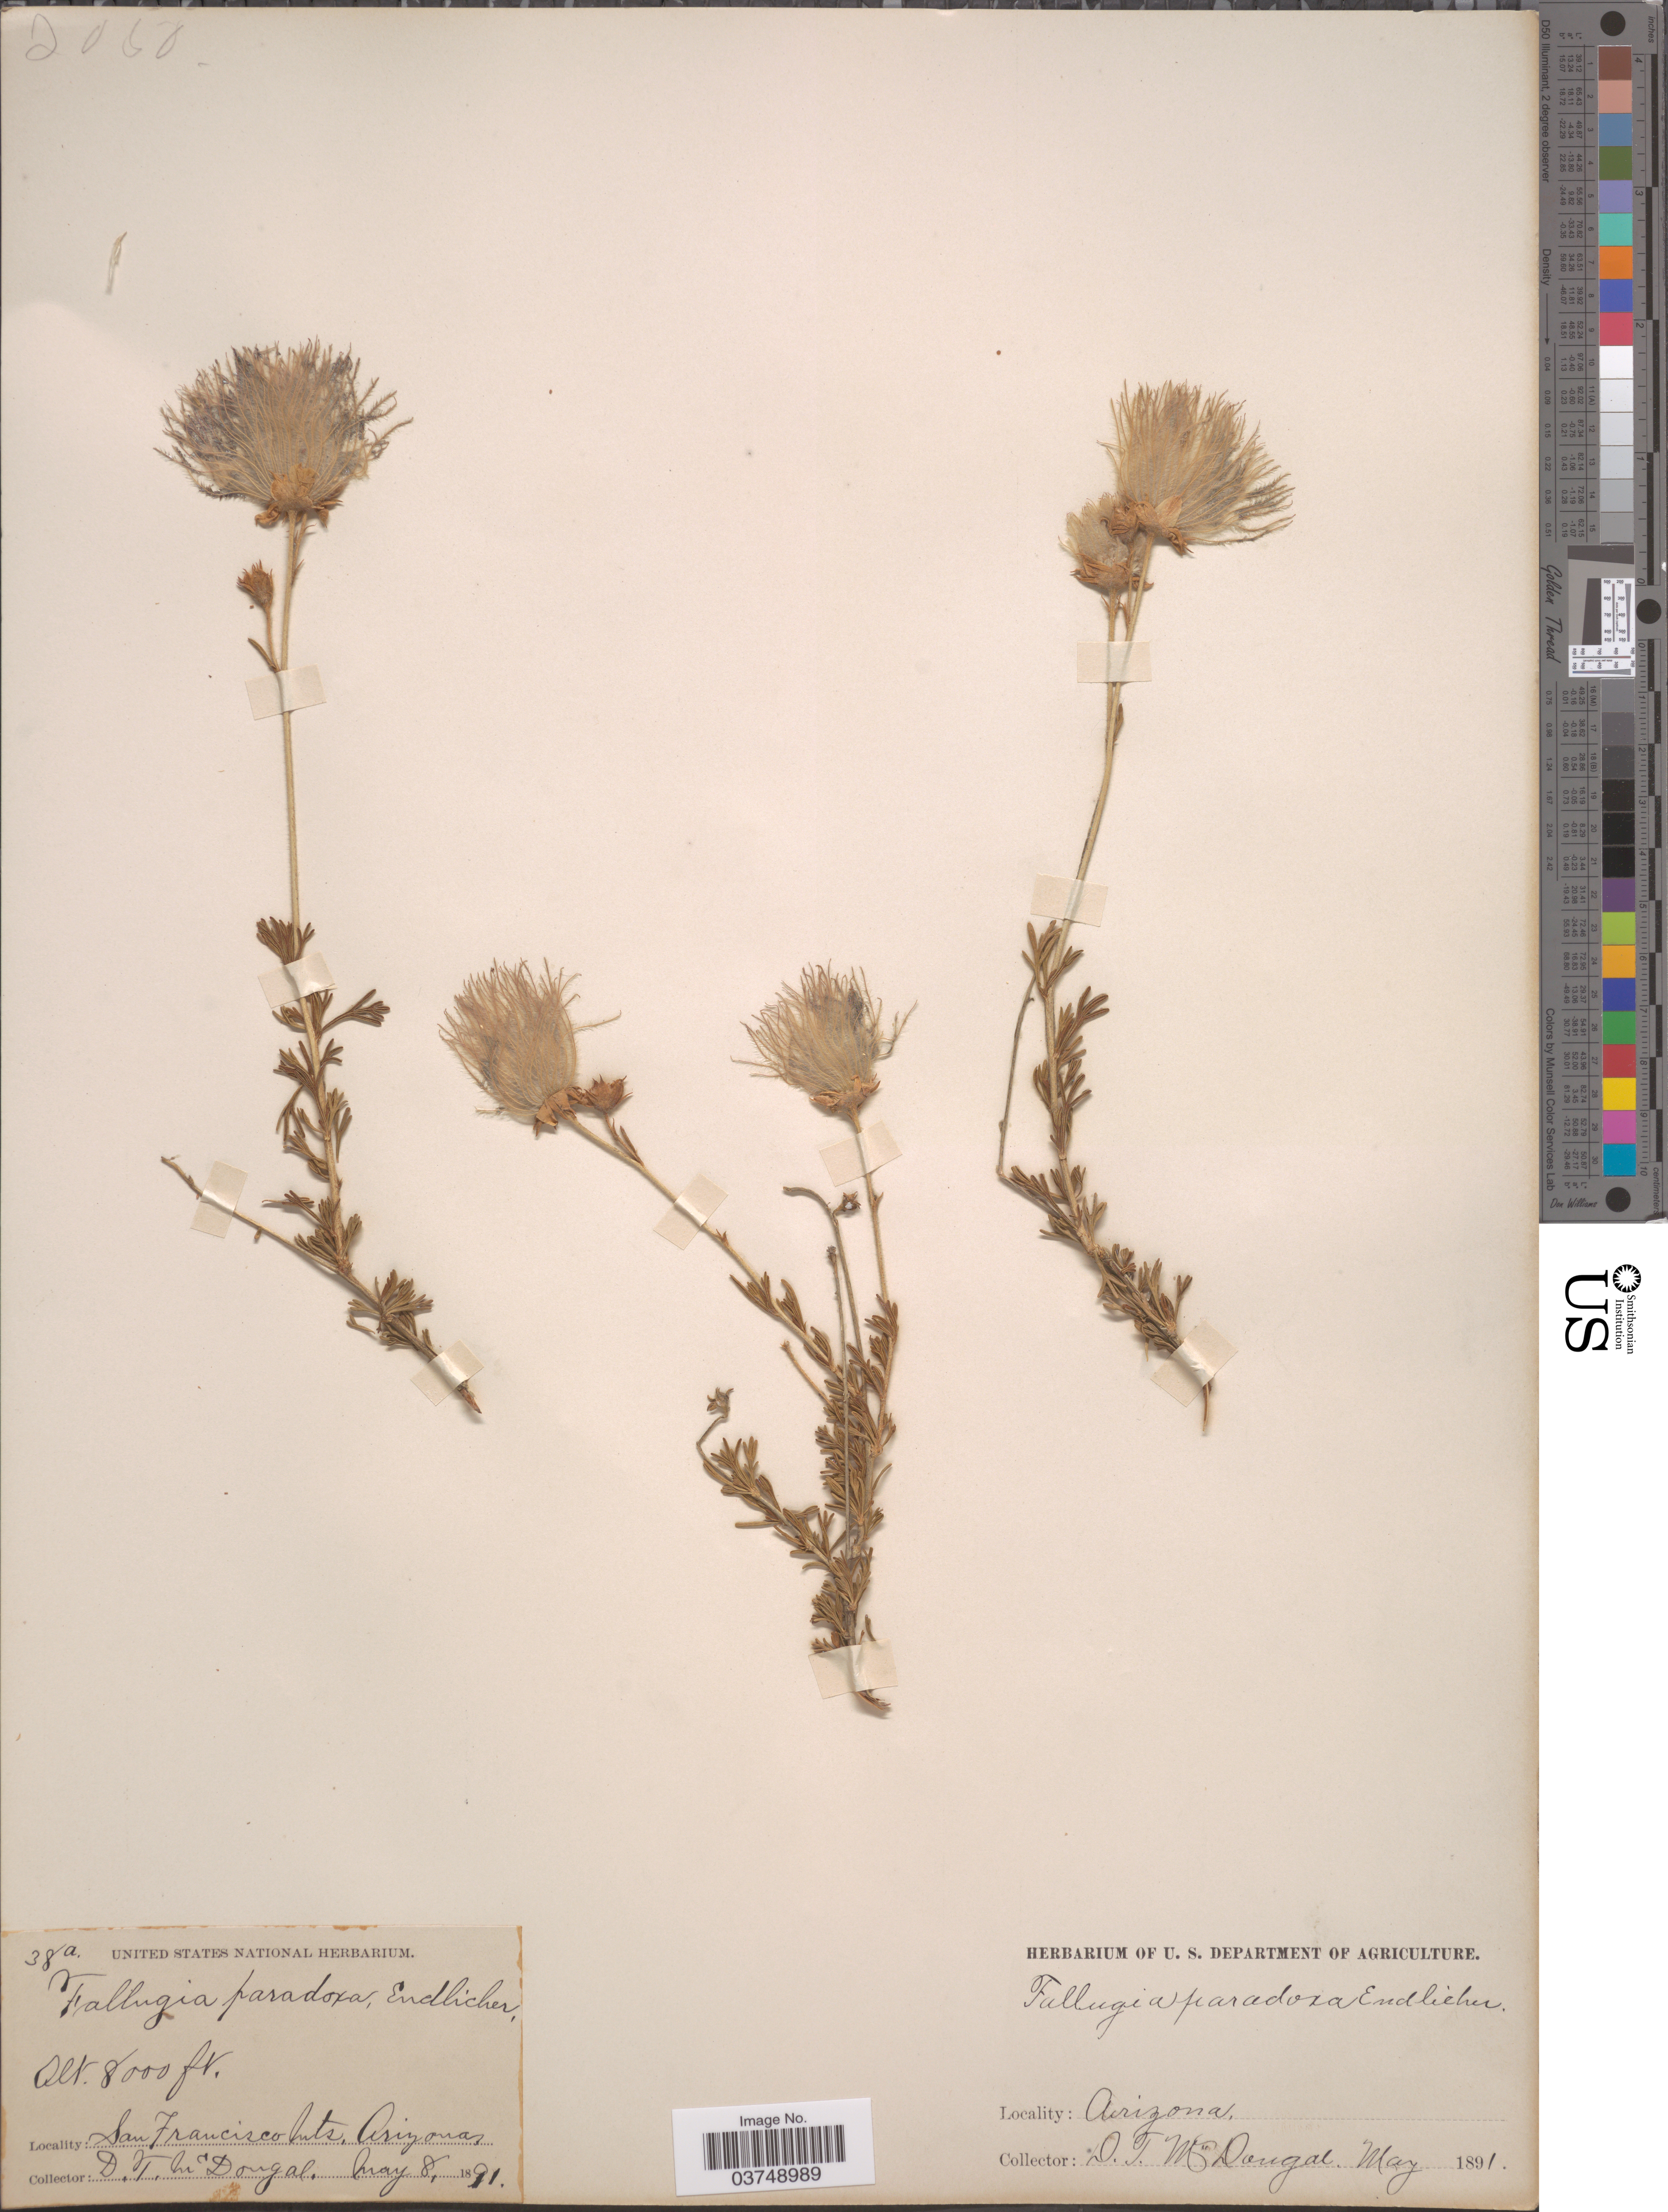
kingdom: Plantae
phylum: Tracheophyta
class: Magnoliopsida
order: Rosales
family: Rosaceae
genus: Fallugia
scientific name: Fallugia acuminata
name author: (Wooton) Rydb.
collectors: D. McDougal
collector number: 38a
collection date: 1891-05-08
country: United States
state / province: Arizona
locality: San Francisco Mts.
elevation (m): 2438